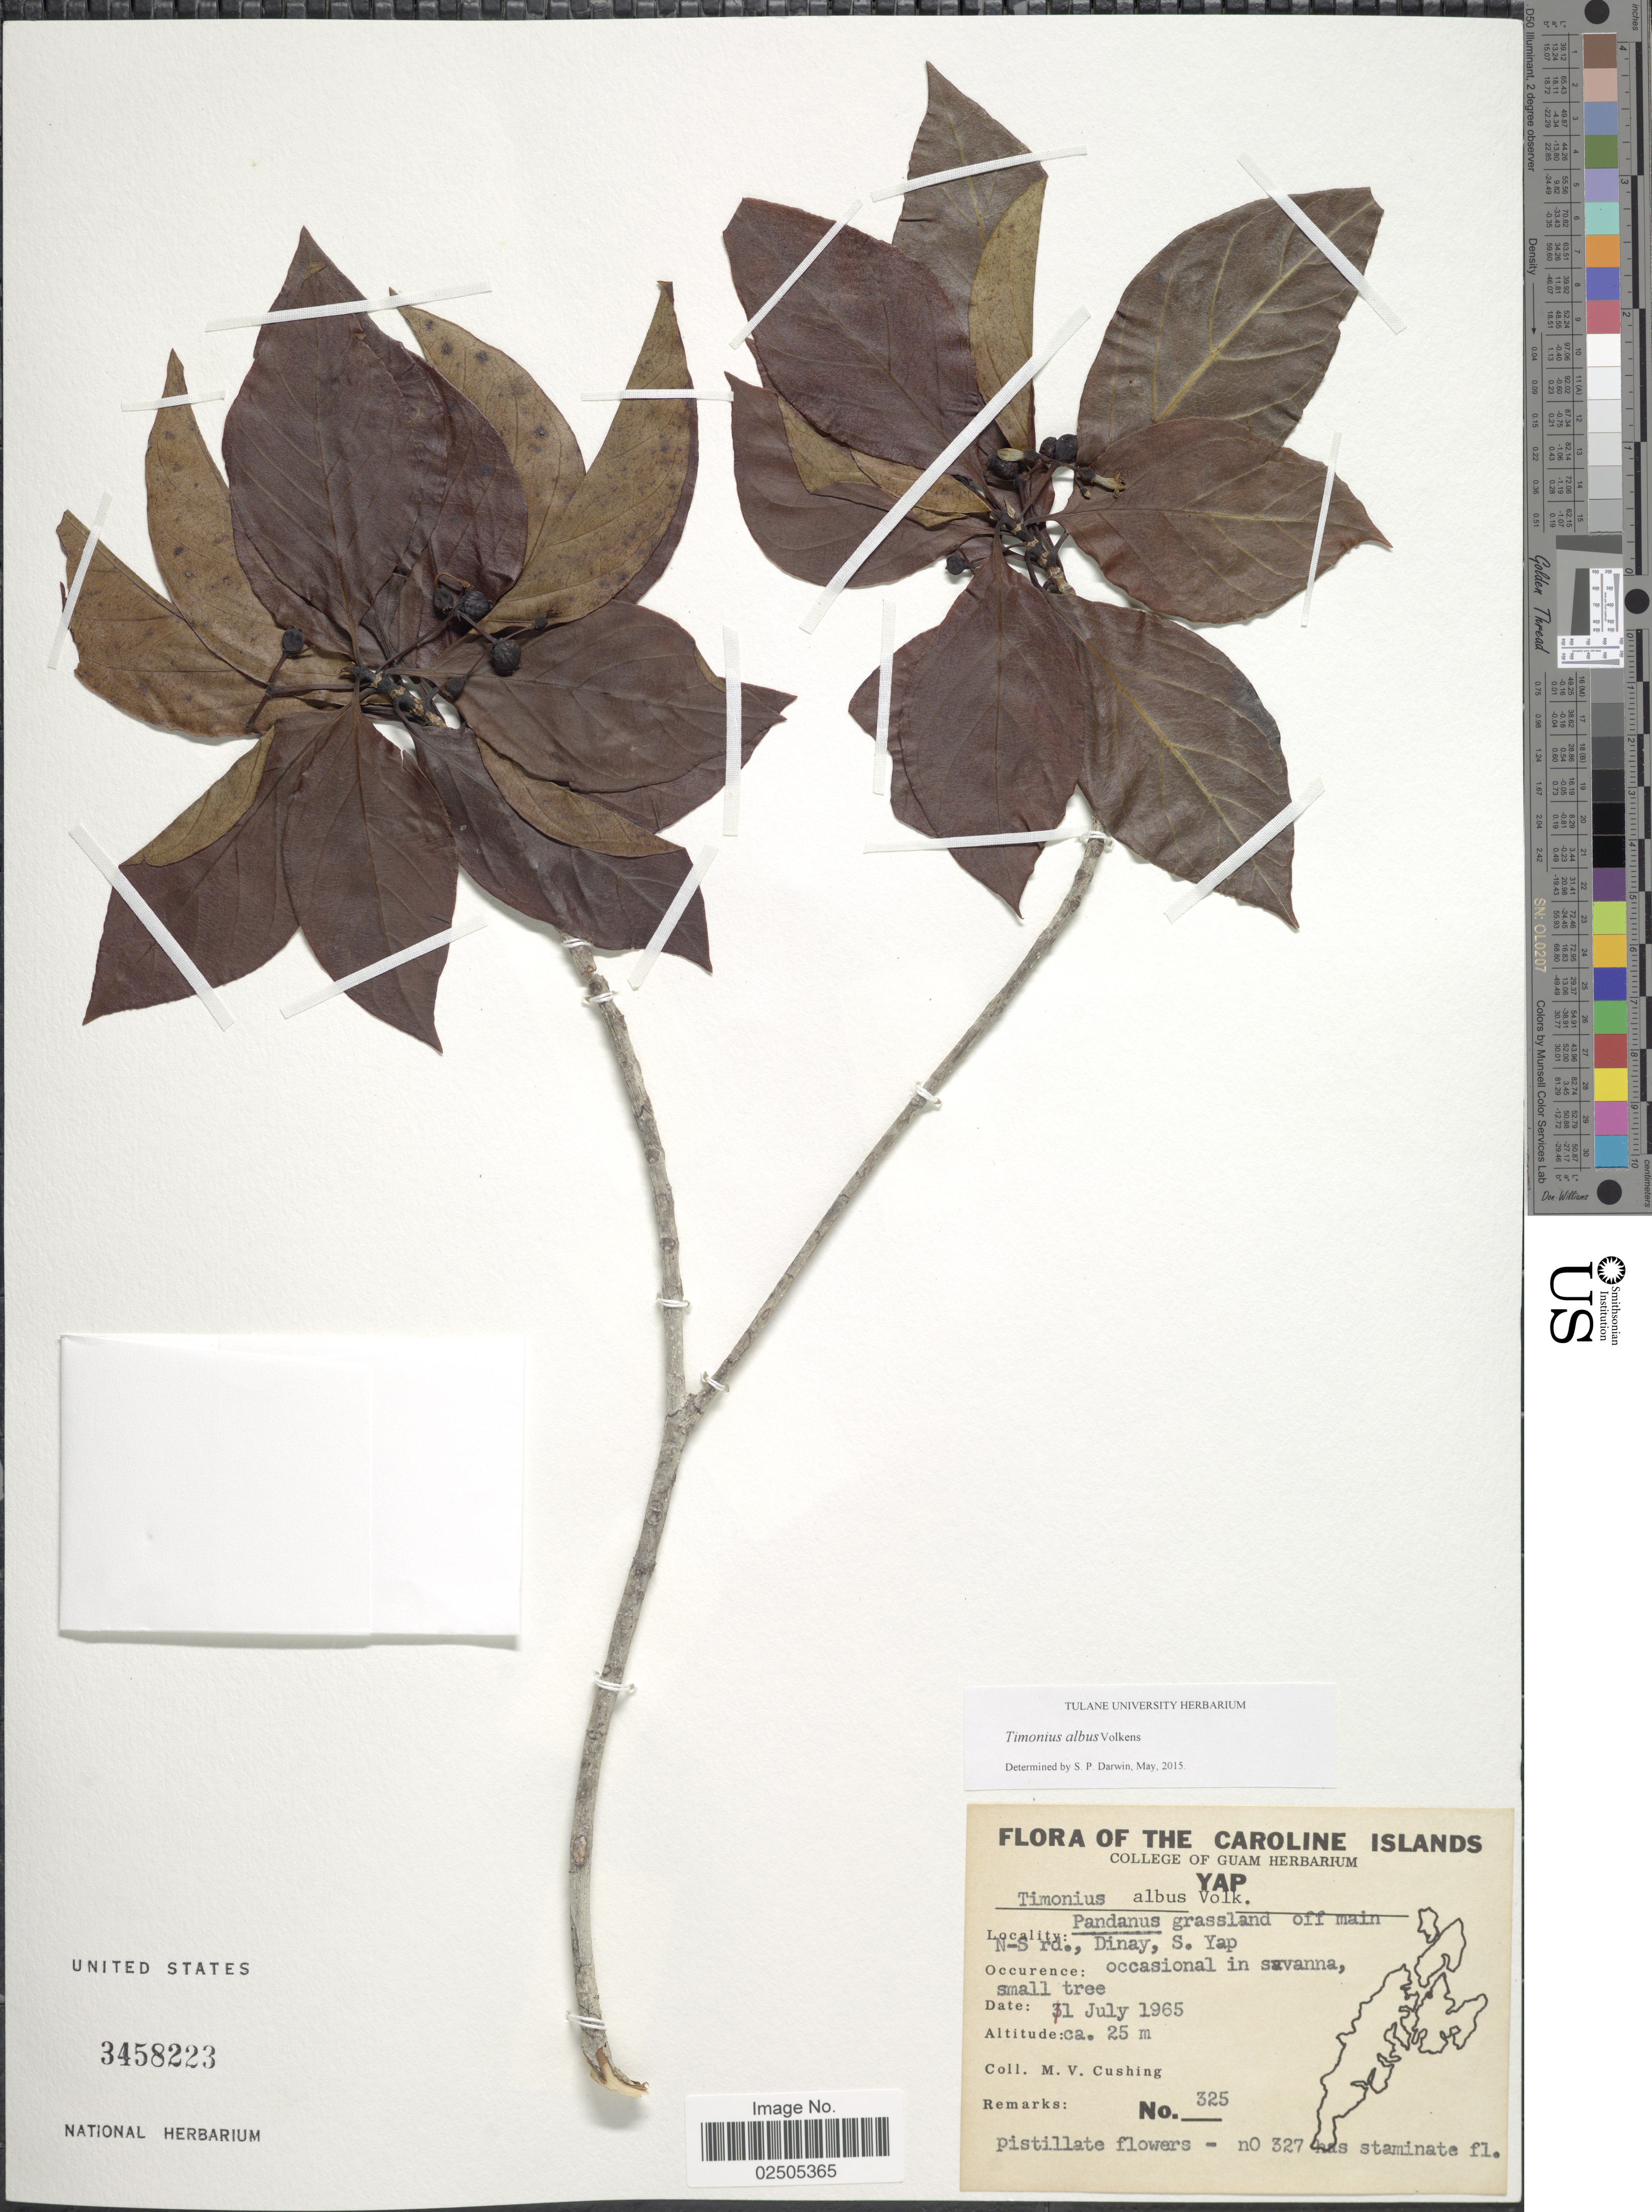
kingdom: Plantae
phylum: Tracheophyta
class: Magnoliopsida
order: Gentianales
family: Rubiaceae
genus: Timonius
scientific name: Timonius albus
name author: Volkens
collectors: M. V. Cushing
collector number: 325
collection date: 1965-07-31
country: Micronesia, Federated States of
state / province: Yap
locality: The Caroline Islands, Yap, N-S, Dinay, S. Yap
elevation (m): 25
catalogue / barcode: US 3458223